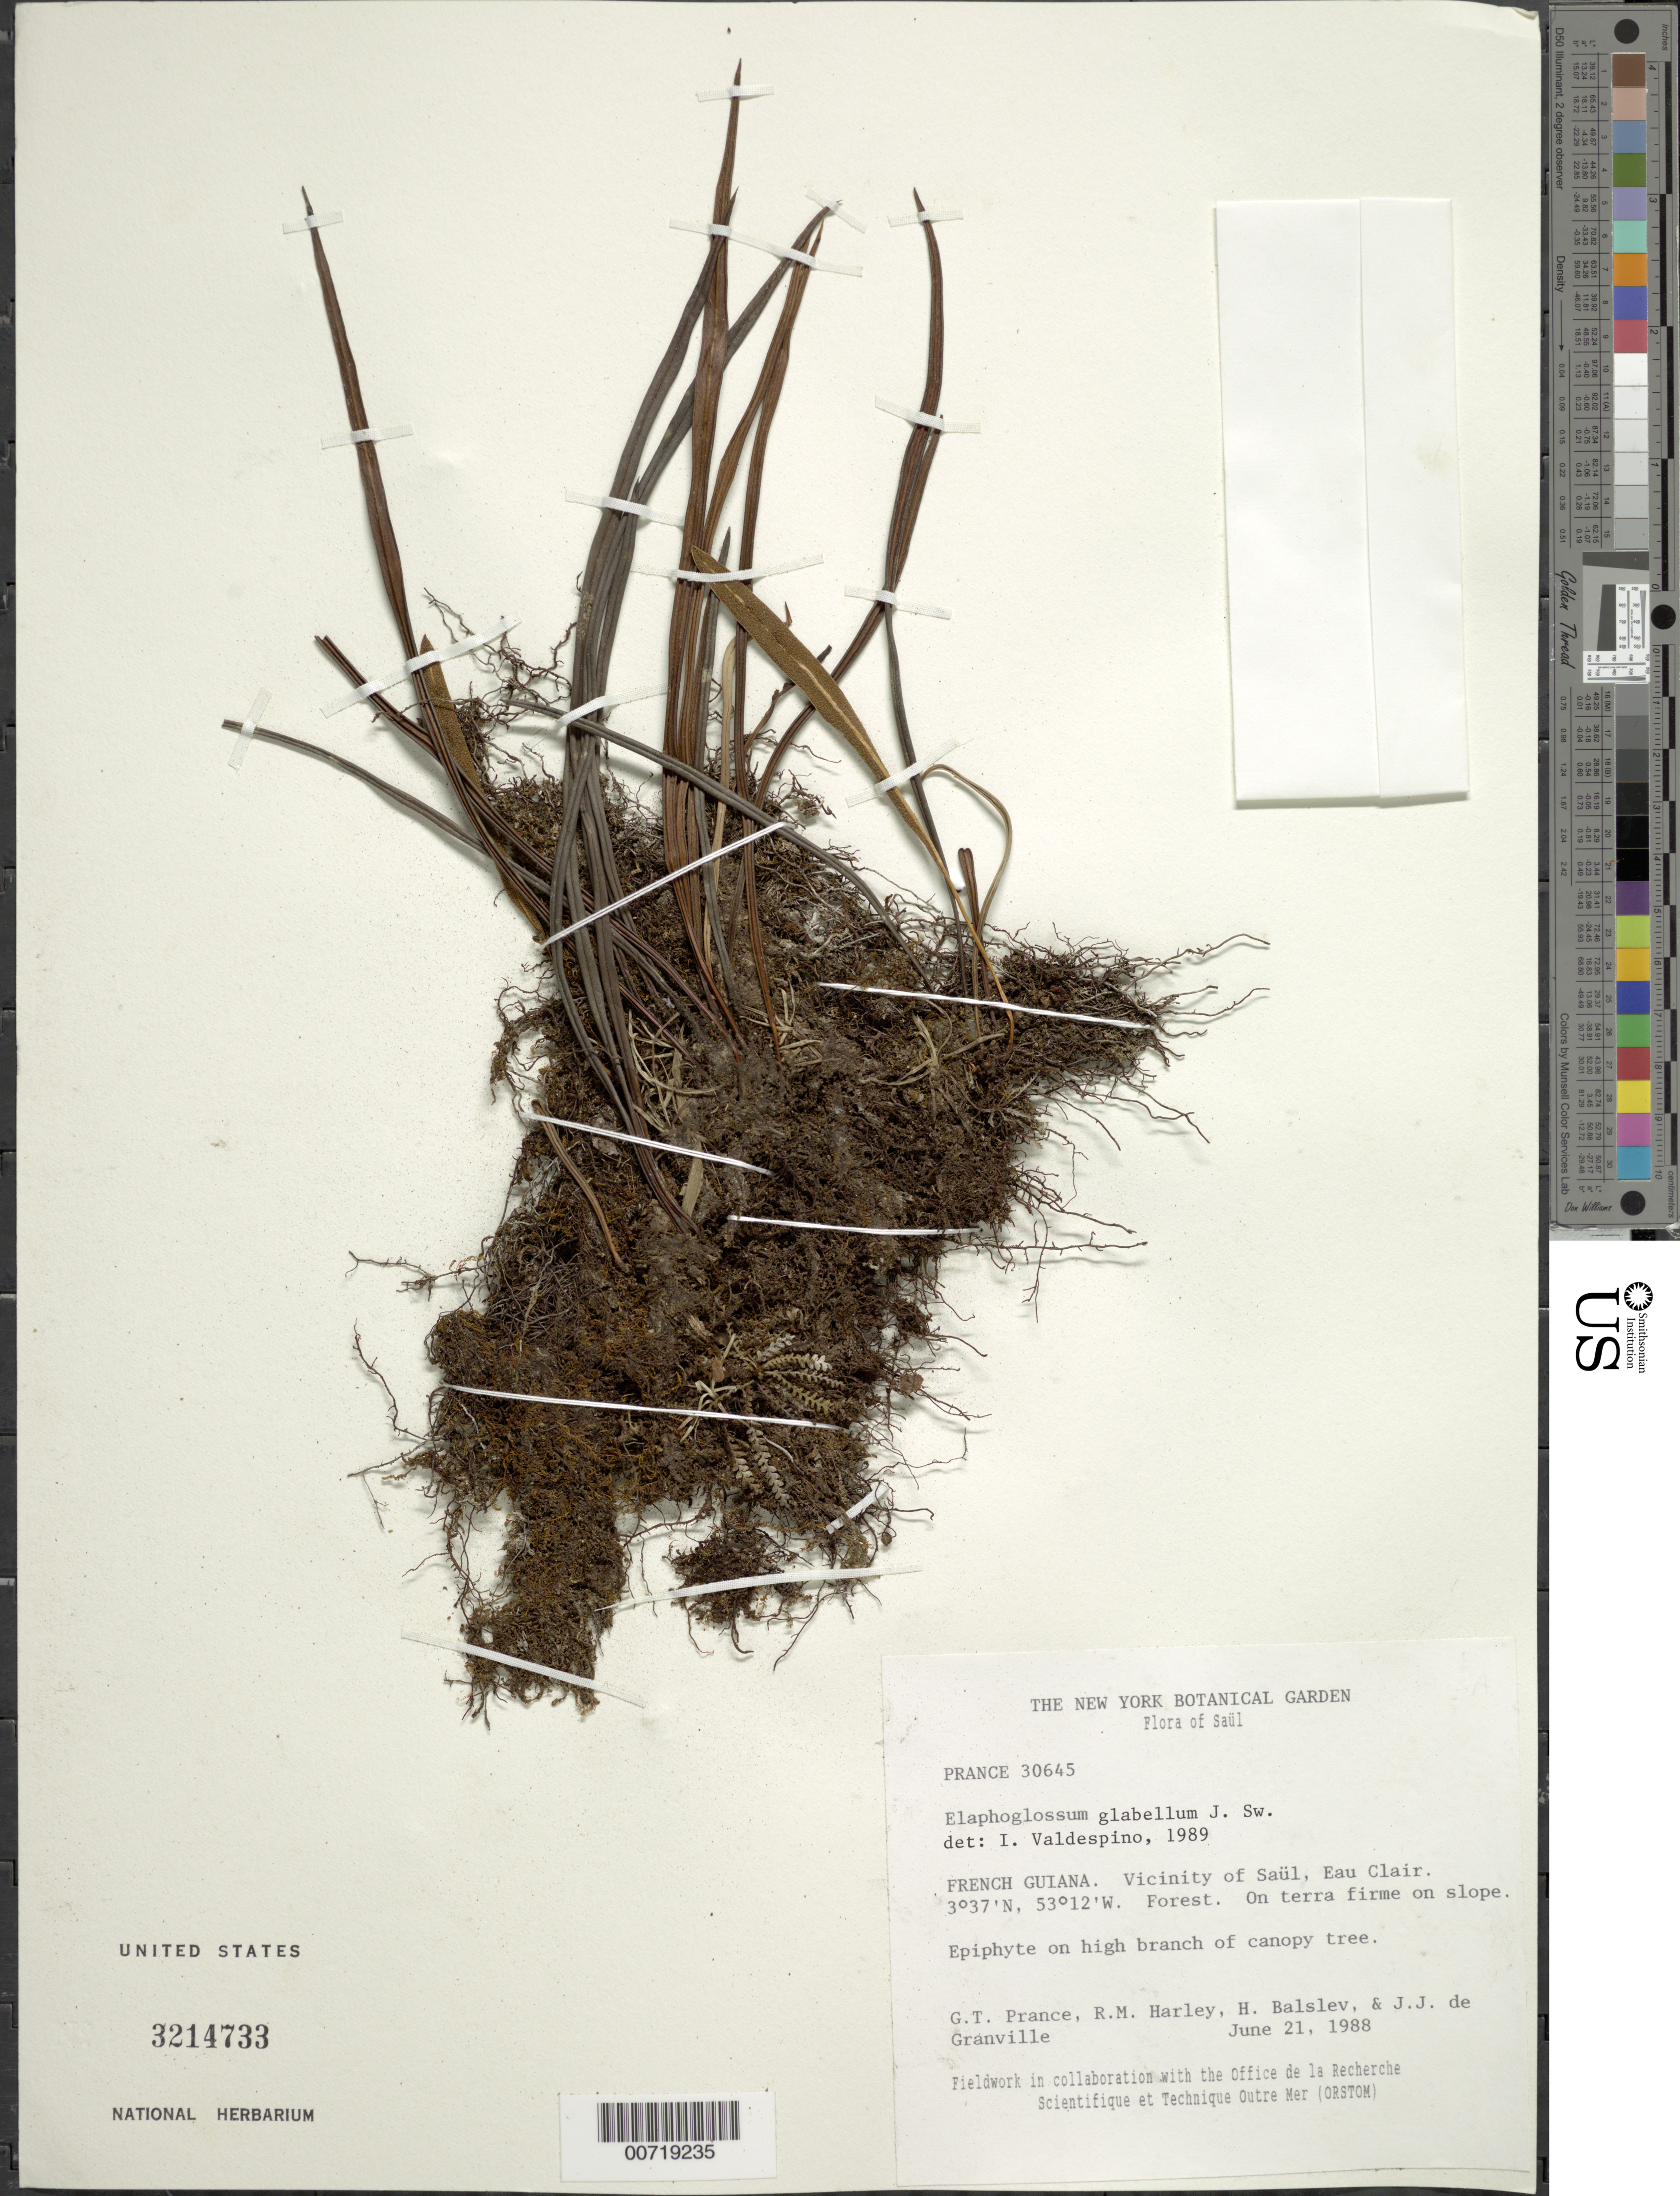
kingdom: Plantae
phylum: Tracheophyta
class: Polypodiopsida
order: Polypodiales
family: Dryopteridaceae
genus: Elaphoglossum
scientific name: Elaphoglossum glabellum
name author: J. Sm.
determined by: Valdespino, I. A., (PMA), Universidad de Panama (PANAMA)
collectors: G. T. Prance, R. M. Harley, H. Balslev & J.-J. de Granville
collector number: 30645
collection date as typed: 21-Jun-88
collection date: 1988-06-21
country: French Guiana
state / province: Saint-Laurent-du-Maroni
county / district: Saül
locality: Eaux Claires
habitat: Forest on terra firma on slope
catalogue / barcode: US 3214733